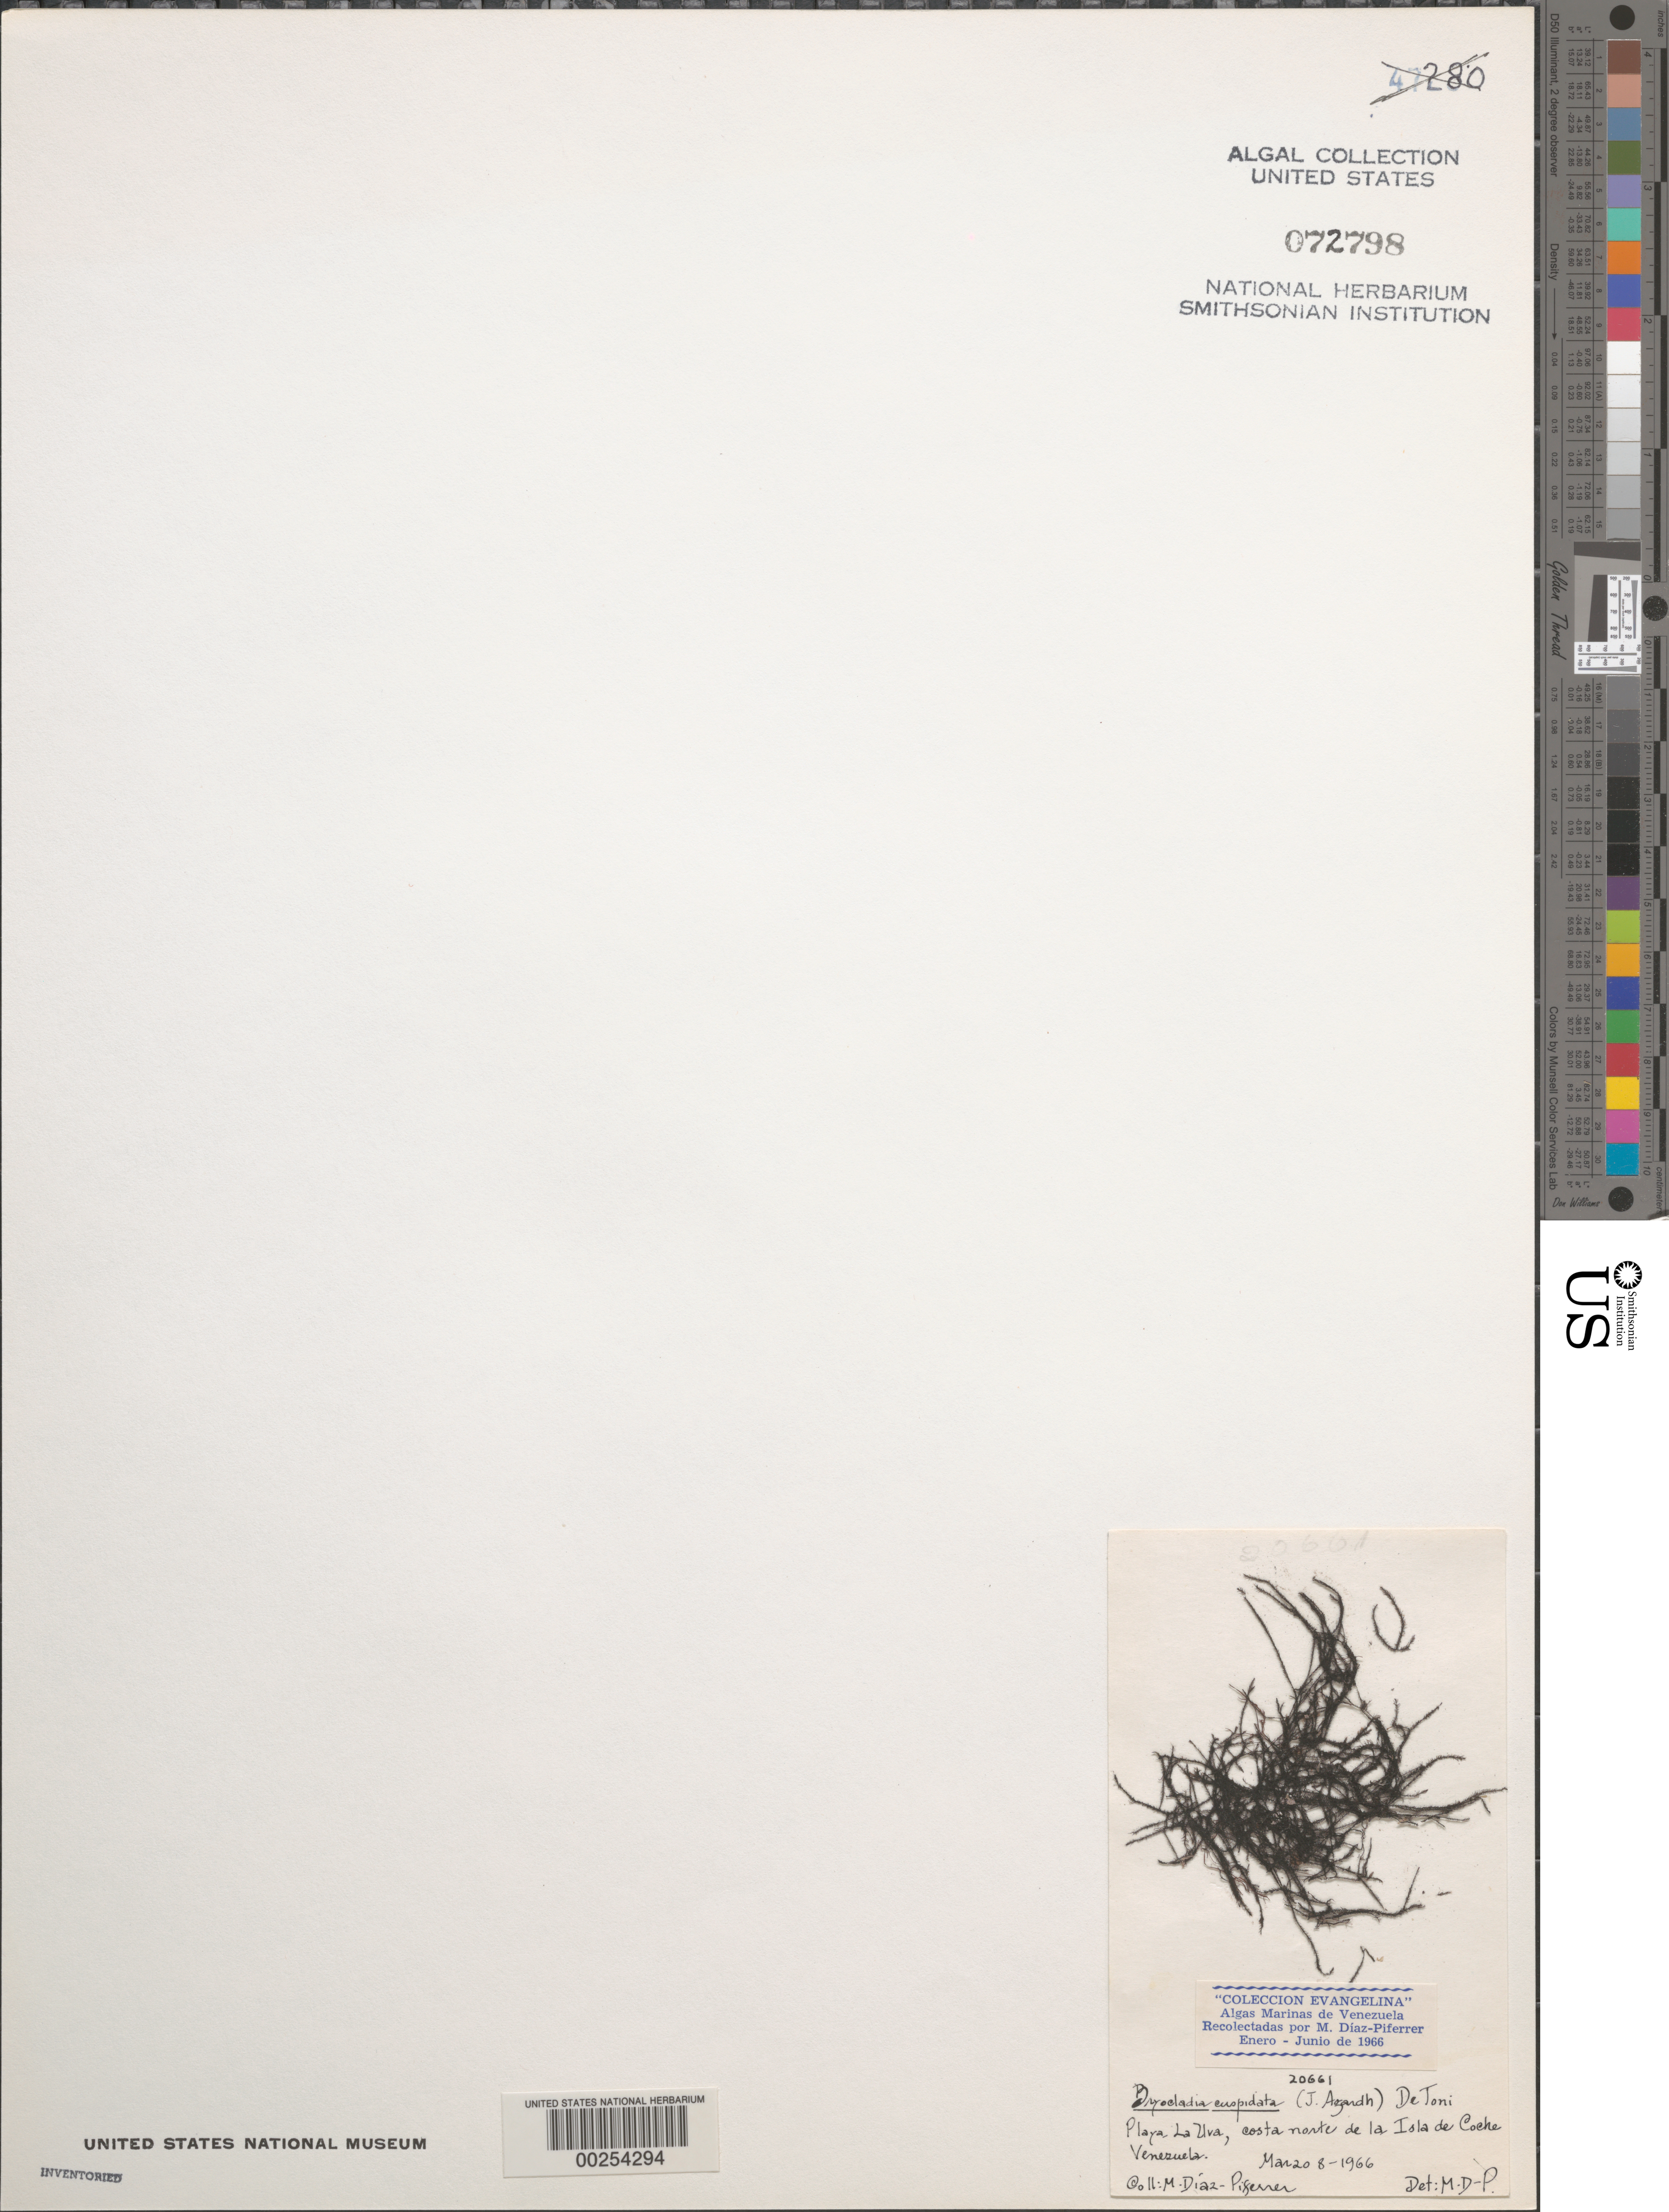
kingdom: Plantae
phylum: Rhodophyta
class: Florideophyceae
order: Ceramiales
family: Rhodomelaceae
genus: Bryocladia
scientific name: Bryocladia cuspidata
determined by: Diaz-Piferrer, M.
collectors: M. Diaz-Piferrer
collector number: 20661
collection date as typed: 08 Mar 1966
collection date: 1966-03-08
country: Venezuela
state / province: Nueva Esparta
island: Coche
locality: Playa La Uva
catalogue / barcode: US 72798